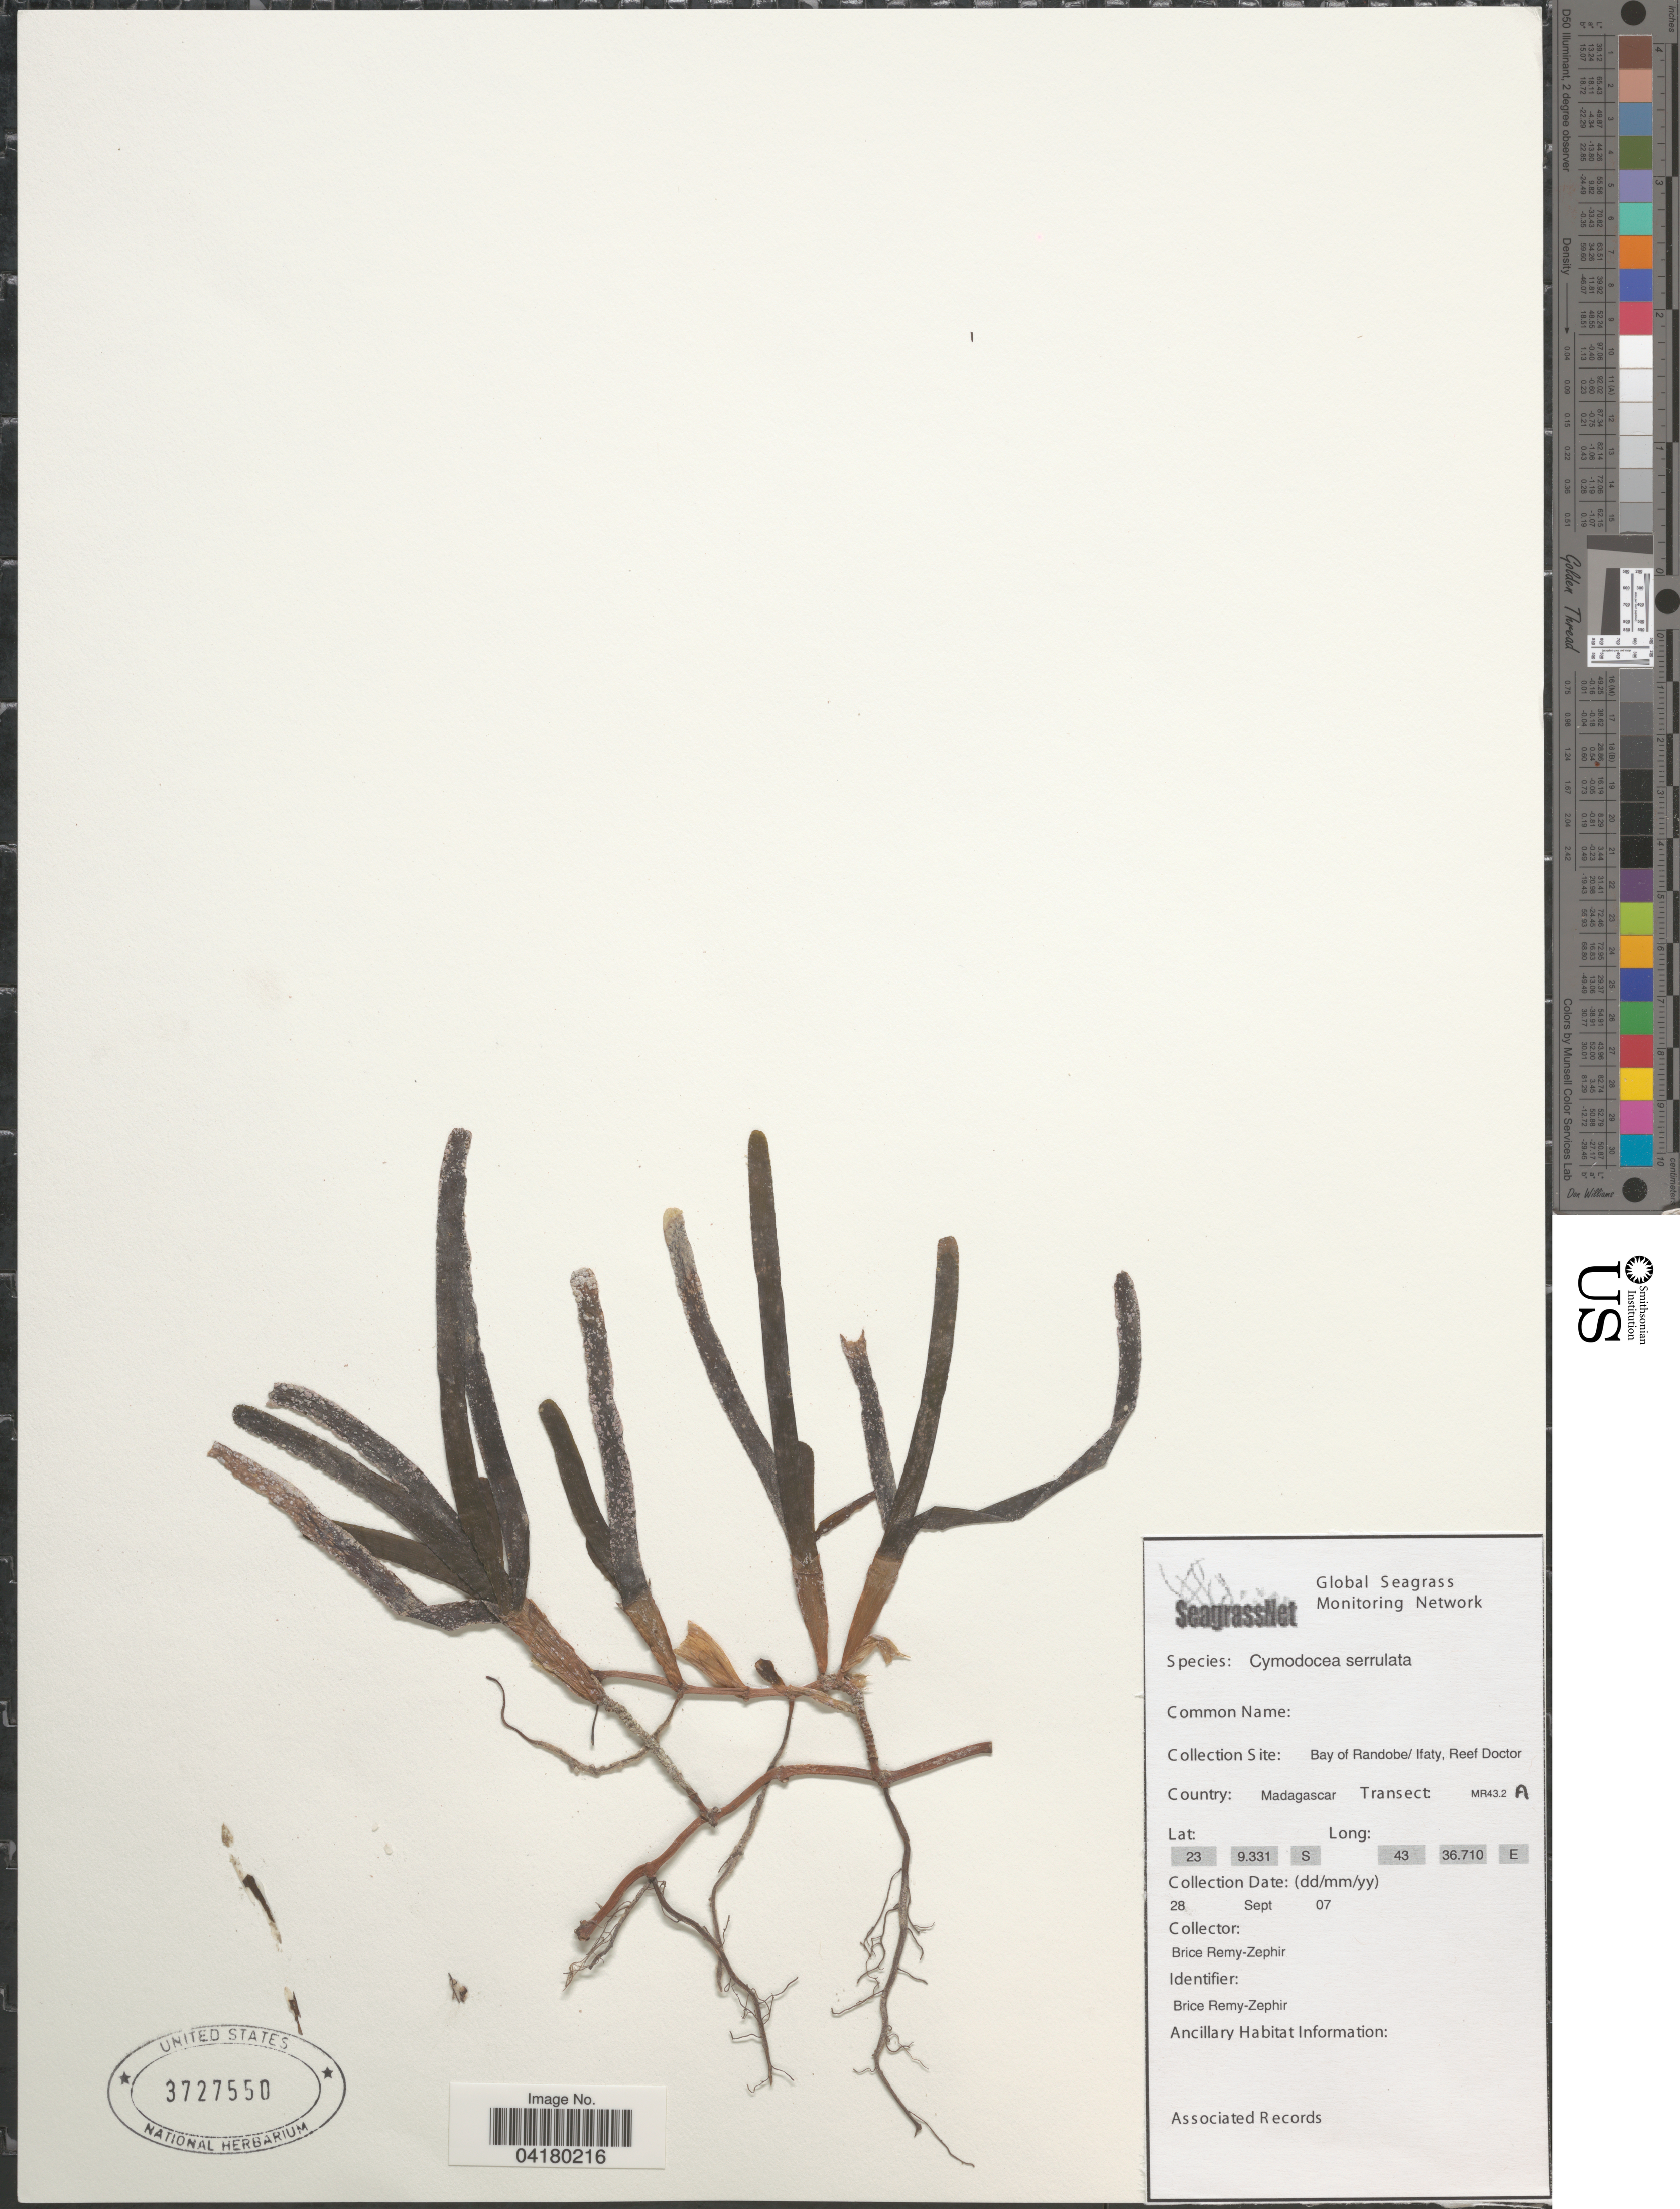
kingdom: Plantae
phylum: Tracheophyta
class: Liliopsida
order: Alismatales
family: Cymodoceaceae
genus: Cymodocea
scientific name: Cymodocea serrulata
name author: (R. Br.) Magnus & Ashers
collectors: B. Remy-Zephir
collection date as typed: Transcribed d/m/y: 28/9/7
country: Madagascar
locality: Bay of Randobe/ Ifaty, Reef Doctor. Transect: MR43.2 A.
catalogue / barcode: US 3727550